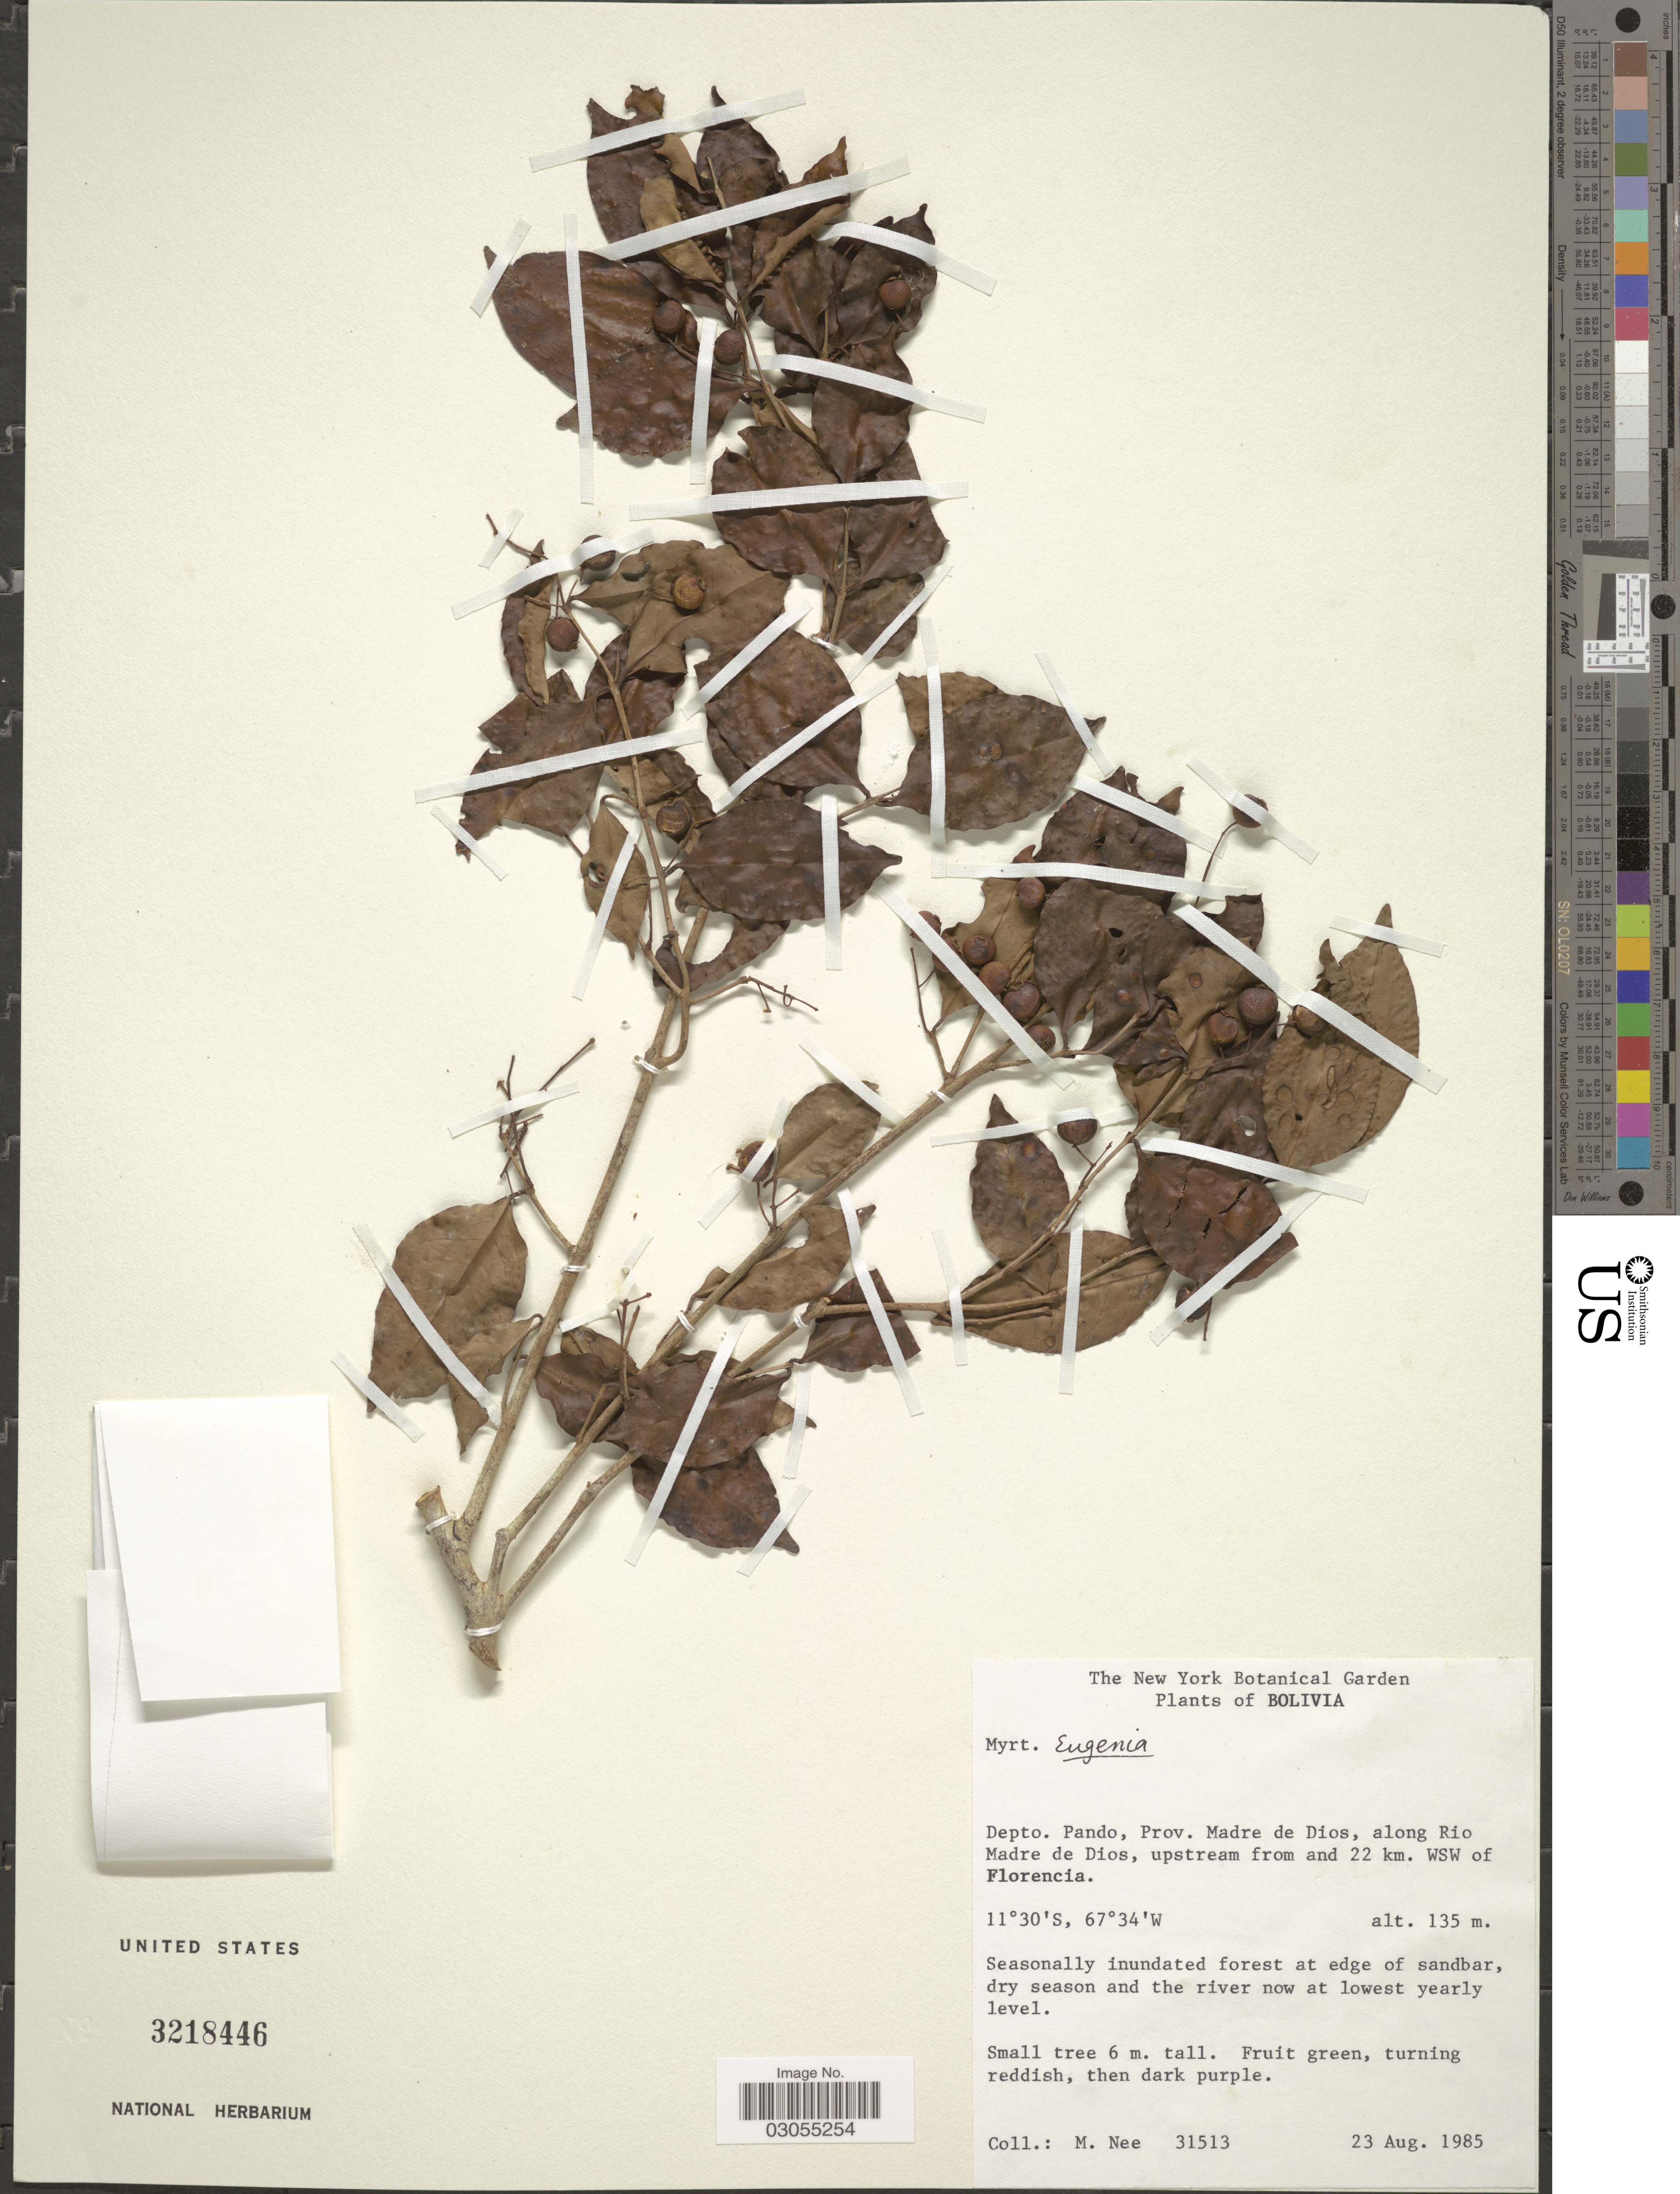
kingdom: Plantae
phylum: Tracheophyta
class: Magnoliopsida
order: Myrtales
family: Myrtaceae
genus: Eugenia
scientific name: Eugenia sp.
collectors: M. Nee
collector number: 31513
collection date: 1985-08-23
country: Bolivia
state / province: Pando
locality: Depto. Pando, Prov. Madre de Dios, along Rio Madre de Dios, upstream from and 22 km. WSW of Florencia.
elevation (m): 135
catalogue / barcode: US 3218446